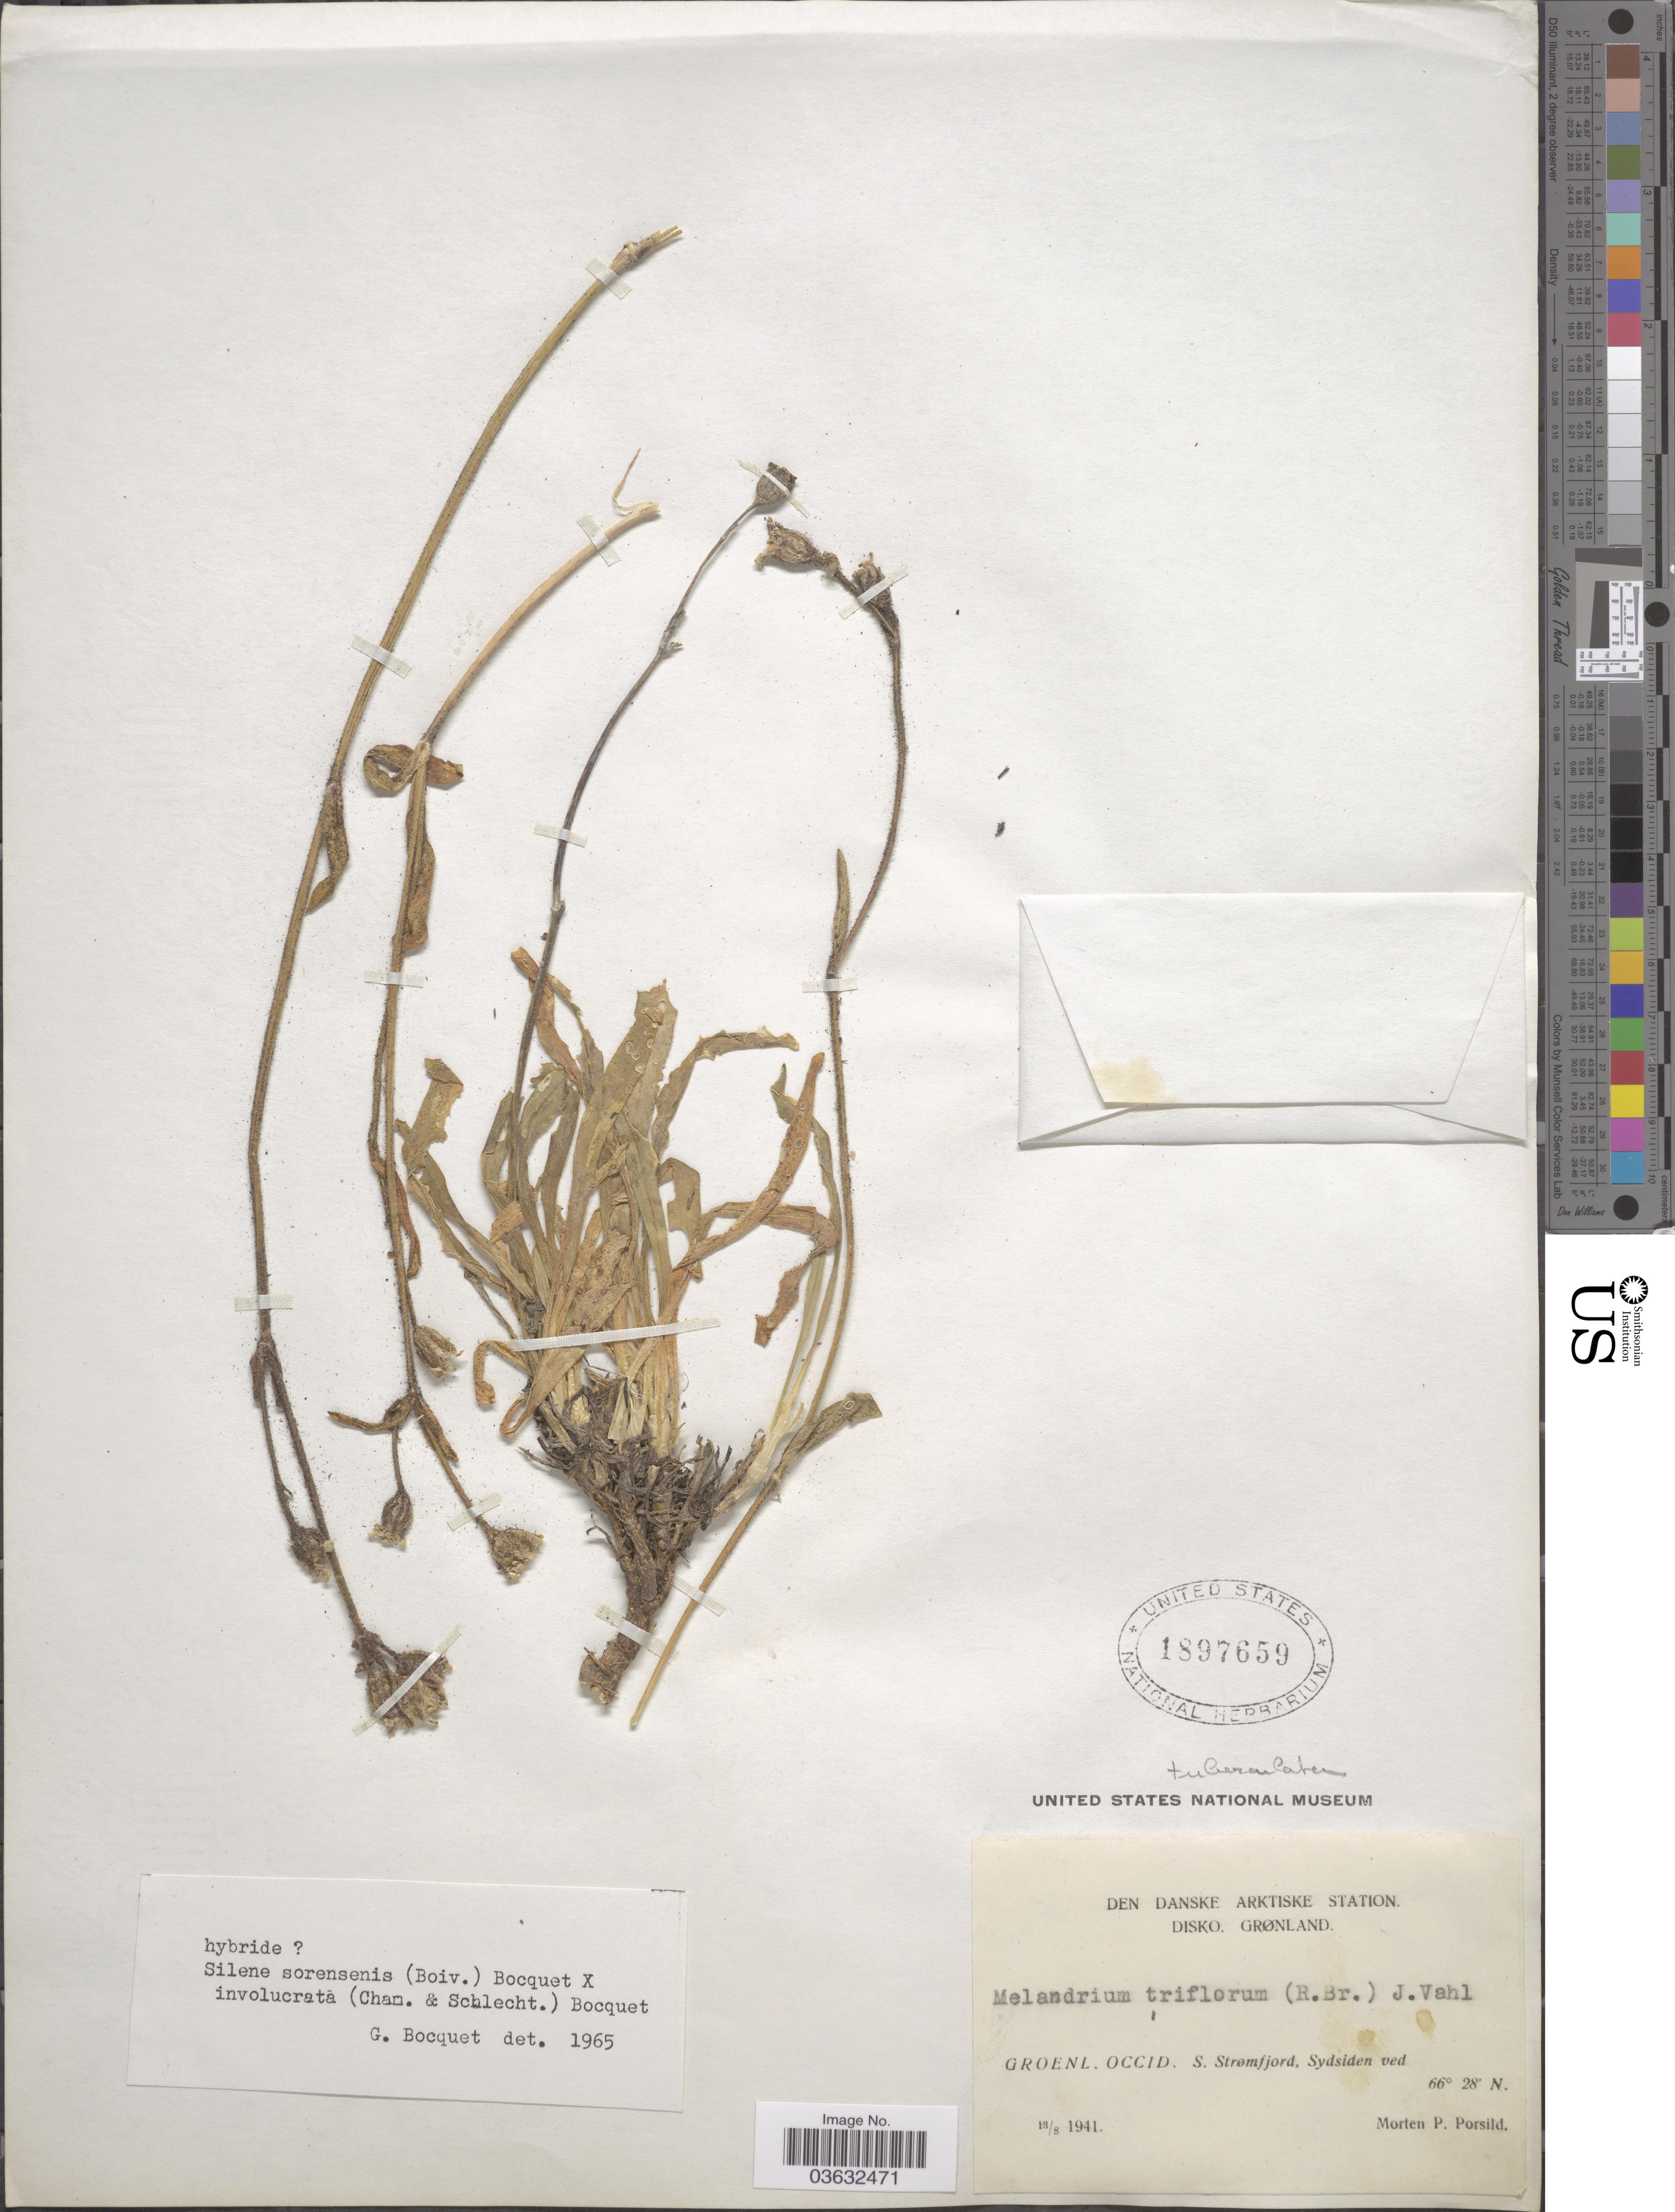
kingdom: Plantae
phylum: Tracheophyta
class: Magnoliopsida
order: Caryophyllales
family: Caryophyllaceae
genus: Silene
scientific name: Silene sorensenis x S. involucrata (Cham. & Schltdl.) Bocquet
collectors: M. P. Porsild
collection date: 1941-08-13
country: Greenland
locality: Den Danske Arktiske Station. Disko, Grønland. Groenl. Occid. S. Strømfjord, Sydsiden ved.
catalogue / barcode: US 1897659